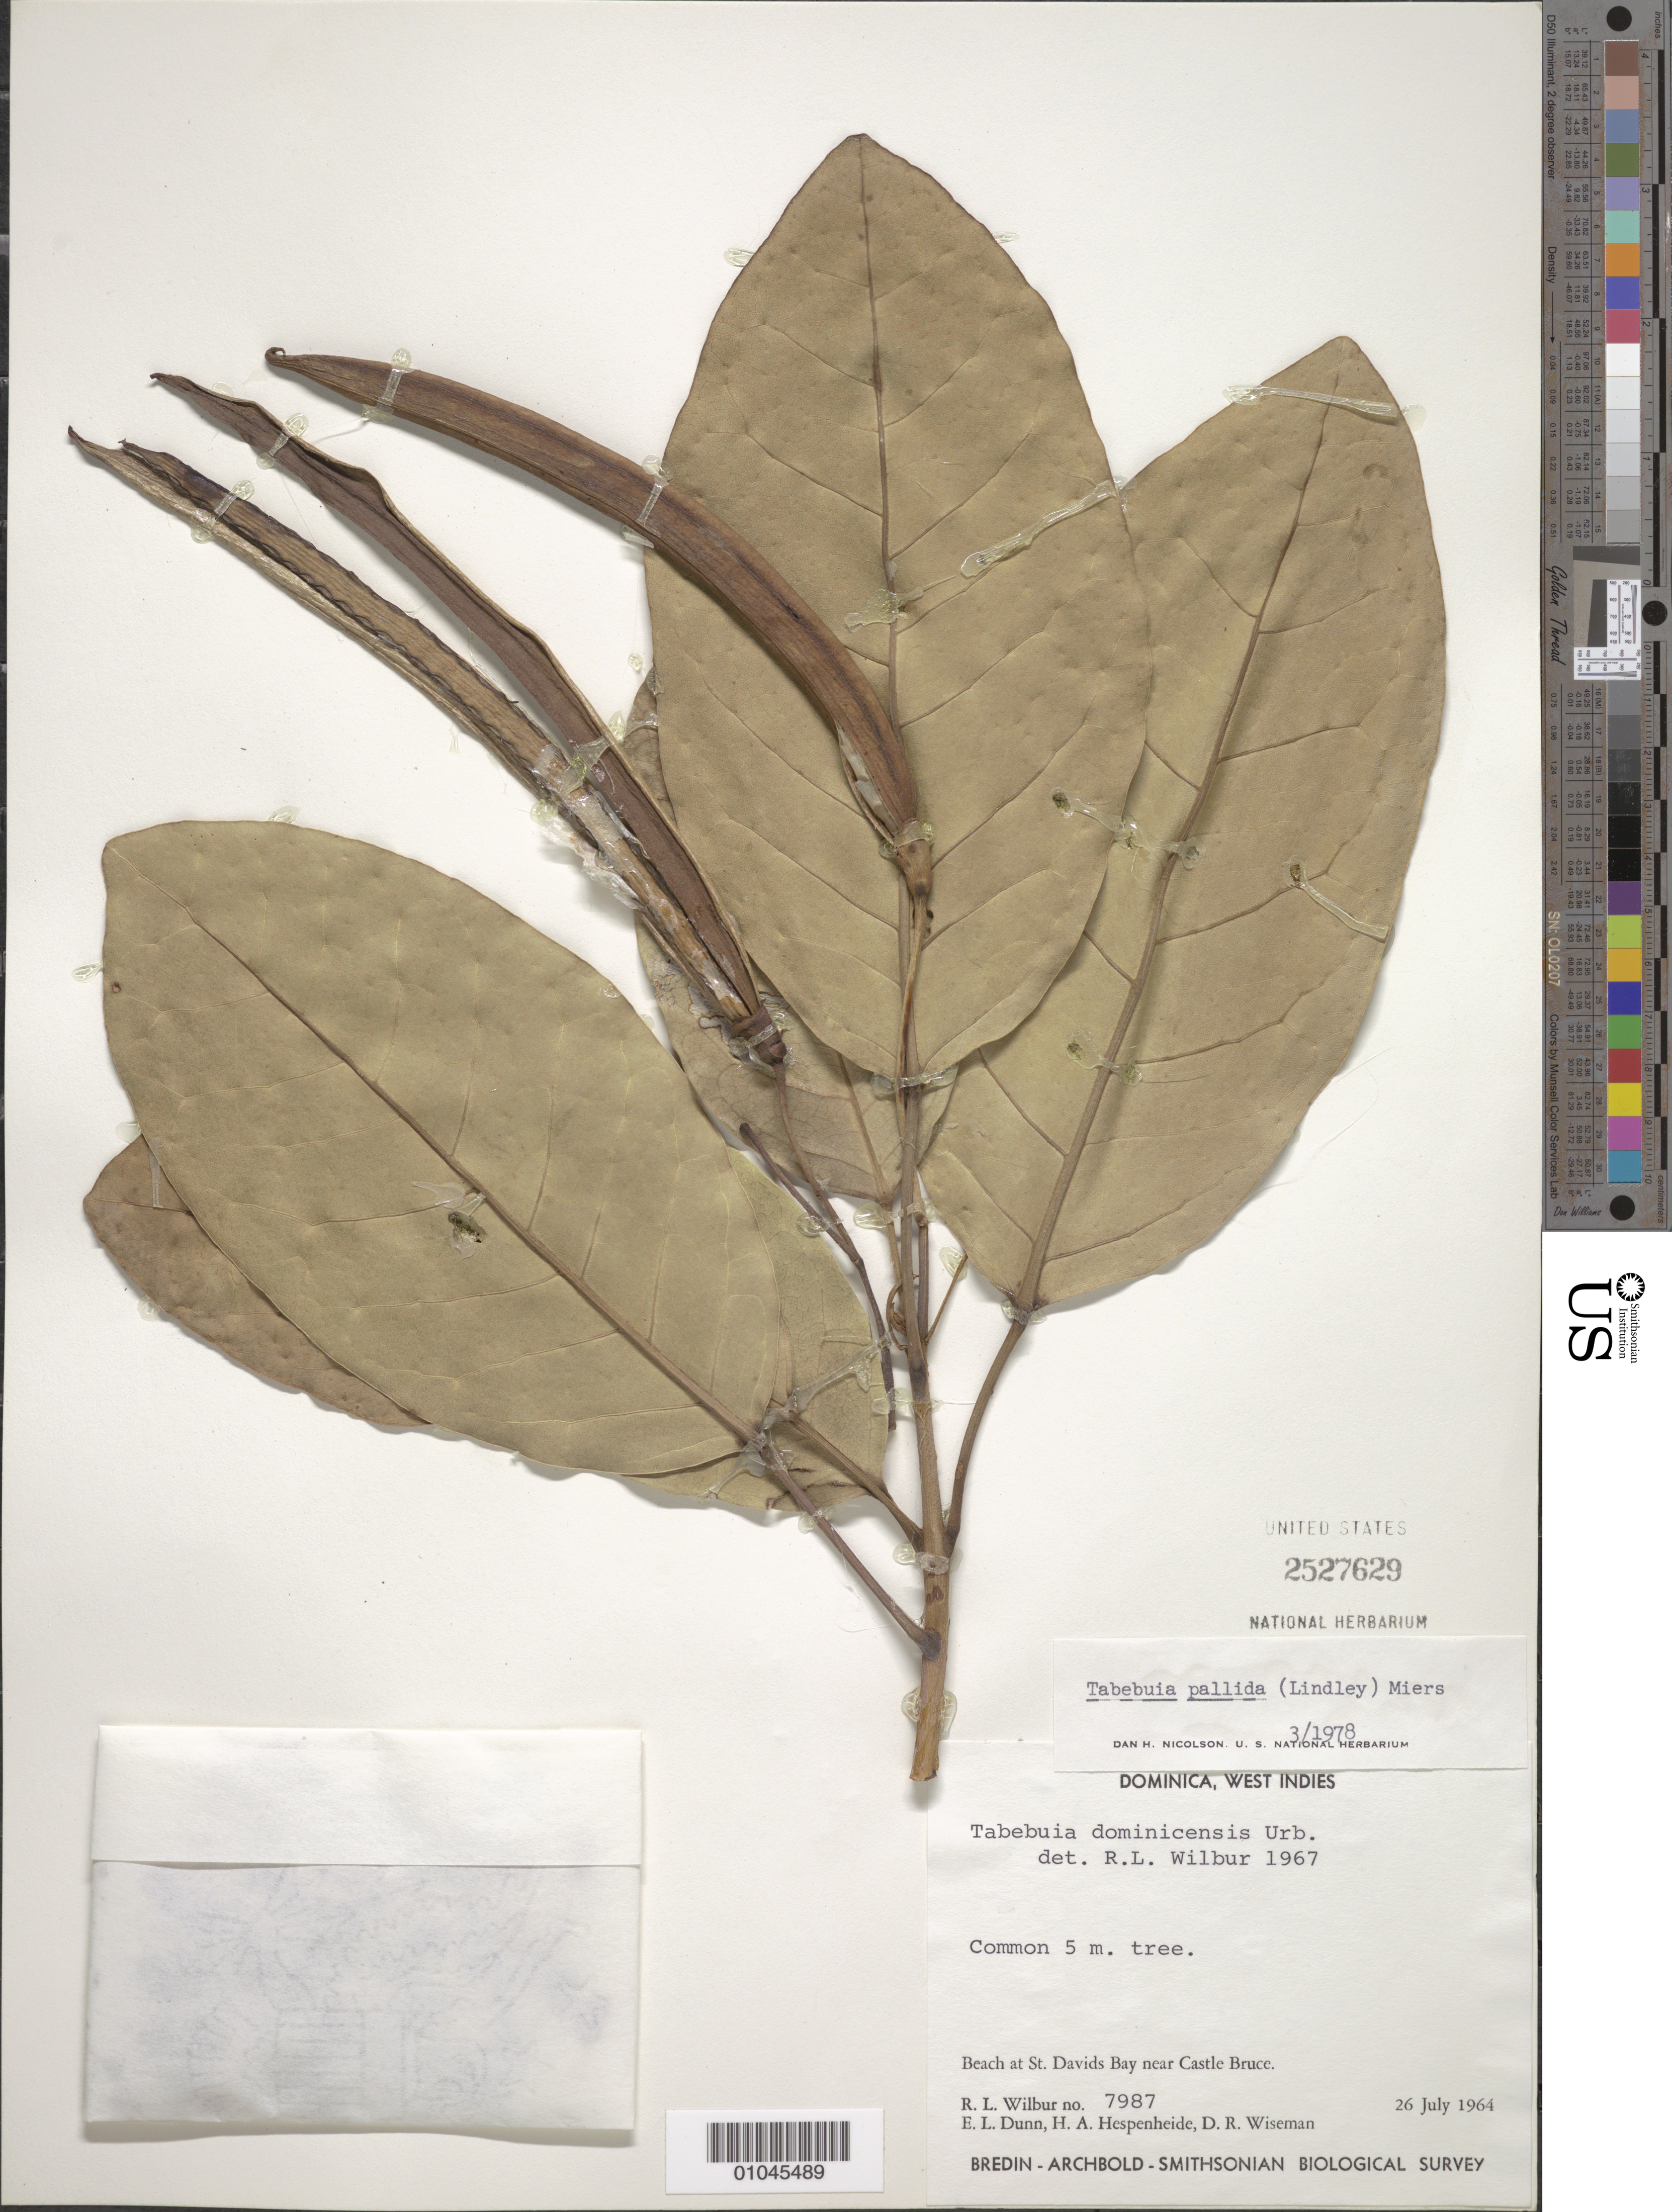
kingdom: Plantae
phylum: Tracheophyta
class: Magnoliopsida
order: Lamiales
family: Bignoniaceae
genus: Tabebuia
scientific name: Tabebuia pallida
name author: (Lindl.) Miers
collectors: R. L. Wilbur, E. Dunn, H. A. Hespenheide & D. R. Wiseman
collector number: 7987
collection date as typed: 26 Jul 1964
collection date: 1964-07-26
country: Dominica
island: Dominica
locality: Beach at St. Davids Bay near Castle Bruce.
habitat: Common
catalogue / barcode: US 2527629